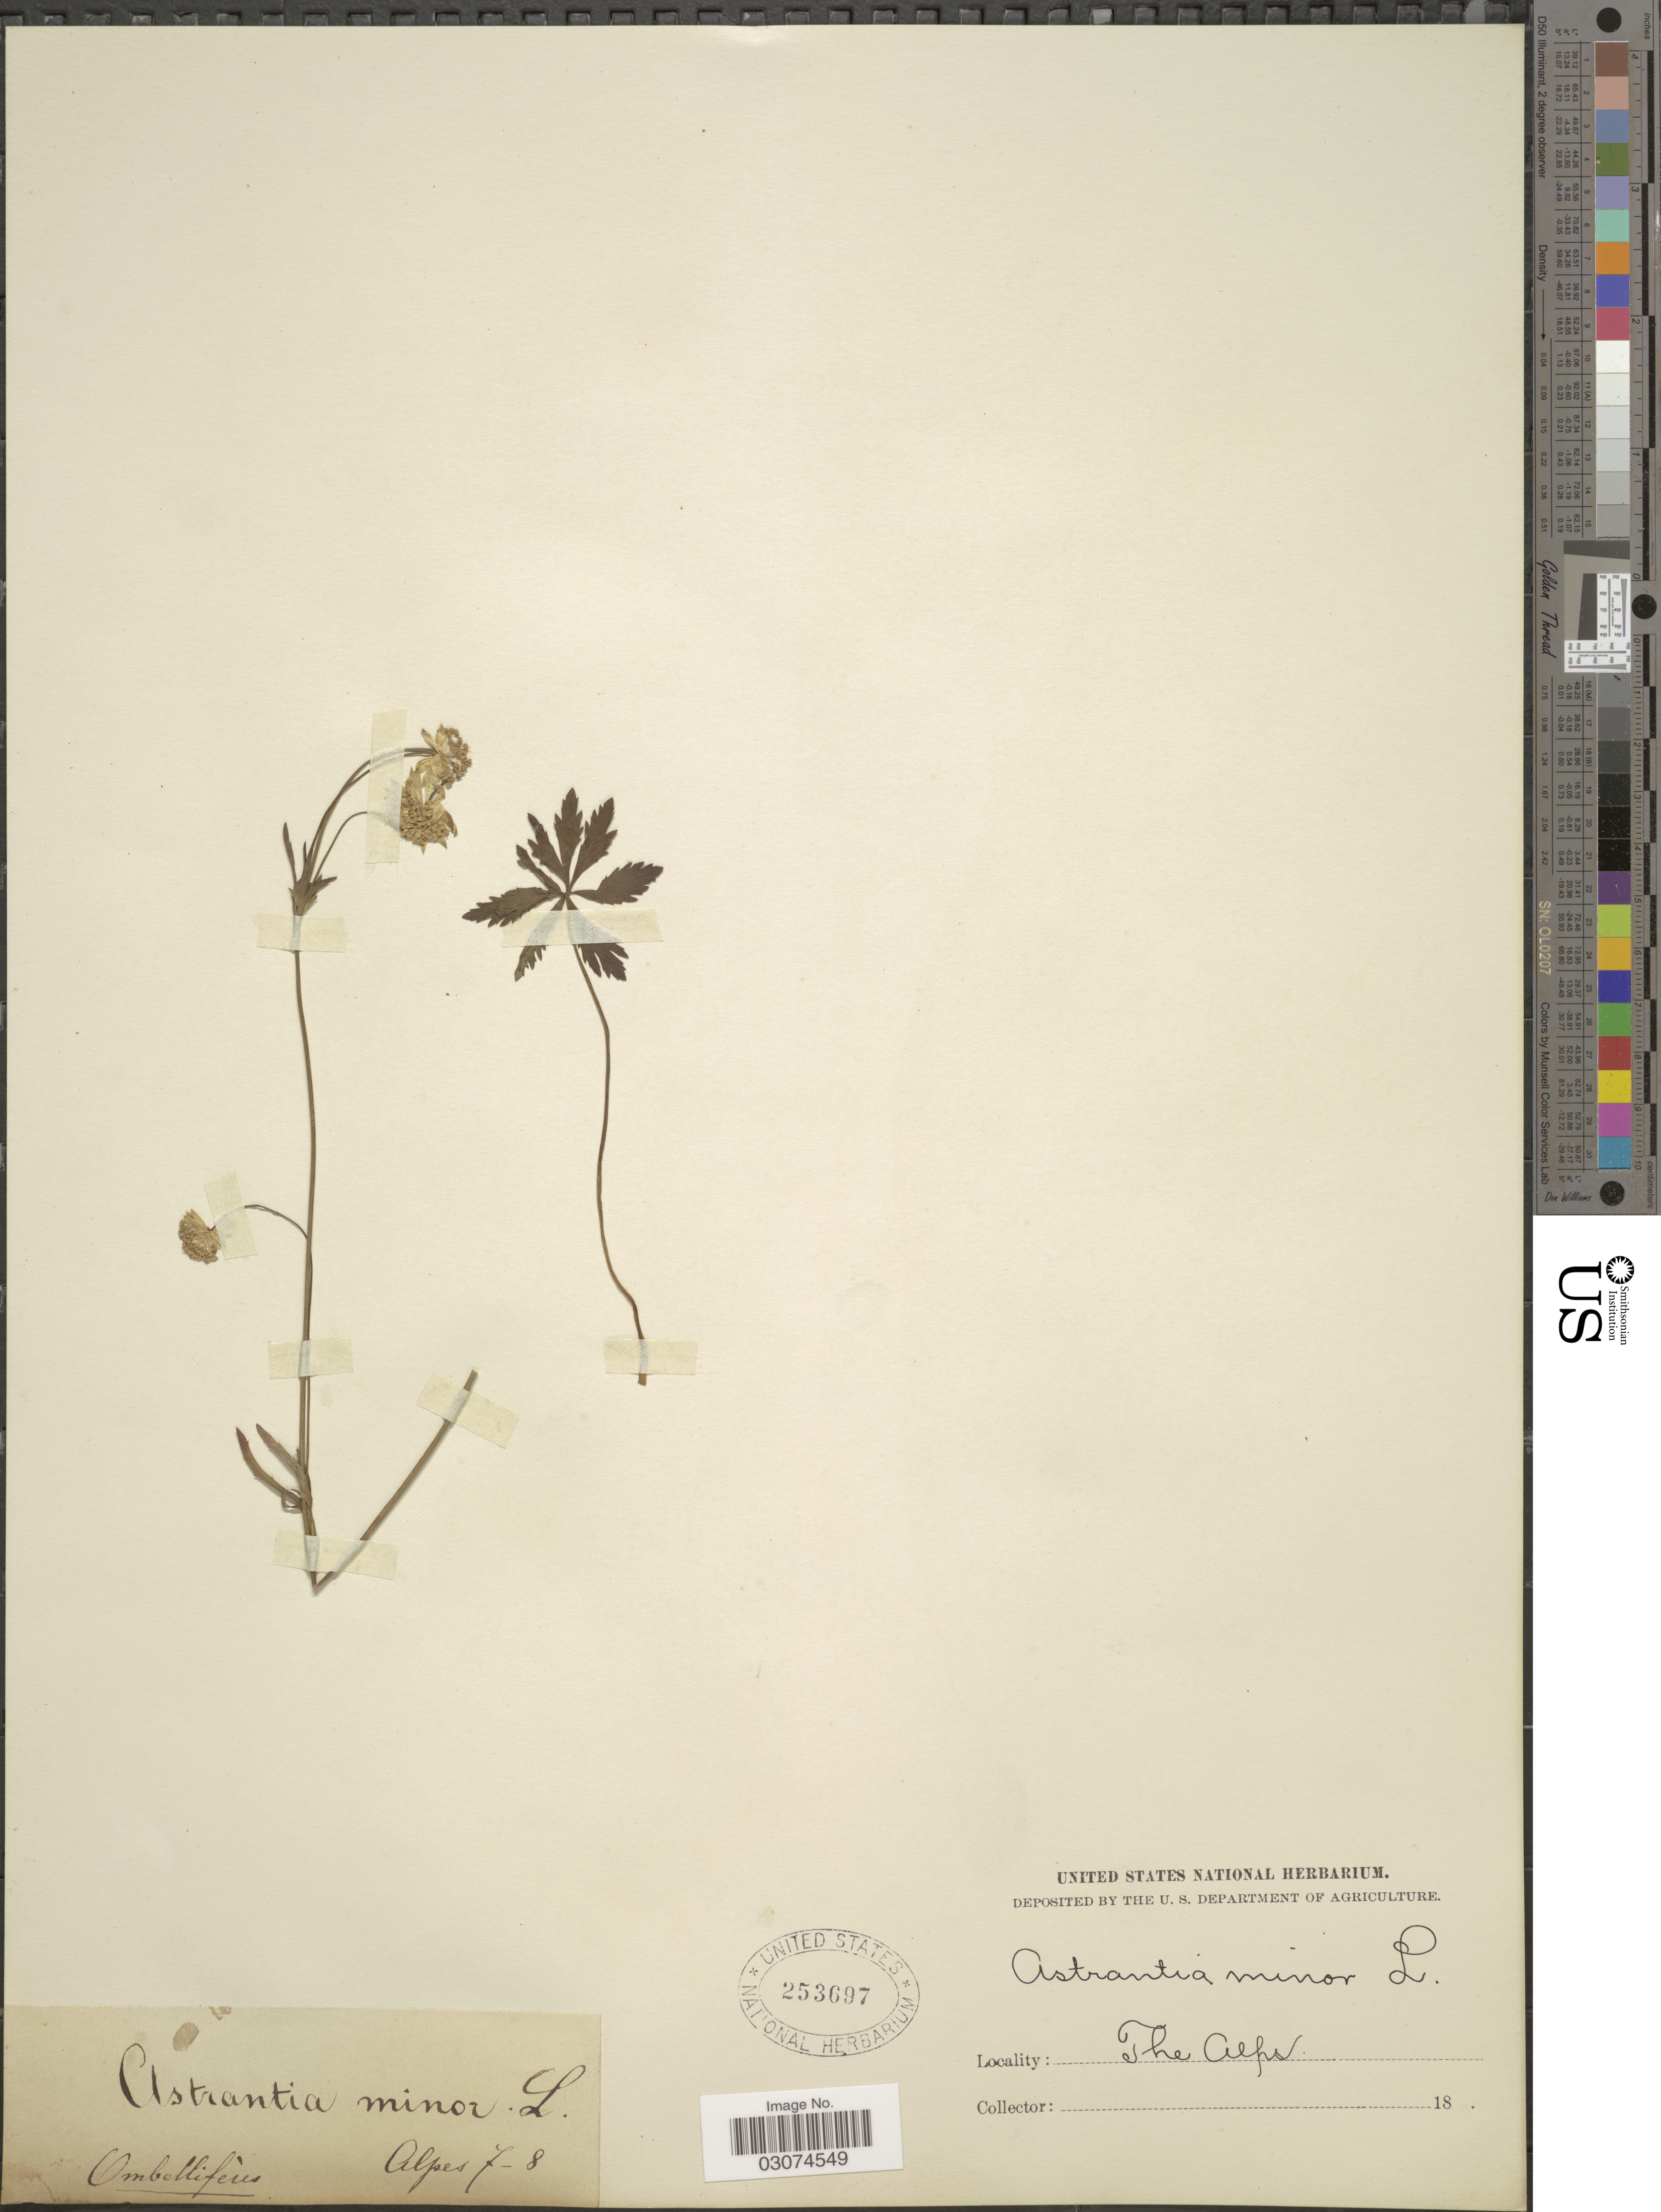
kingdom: Plantae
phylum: Tracheophyta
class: Magnoliopsida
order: Apiales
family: Apiaceae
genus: Astrantia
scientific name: Astrantia minor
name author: L.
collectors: ex herb. United States National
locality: Alpes. The Alps.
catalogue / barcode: US 253697